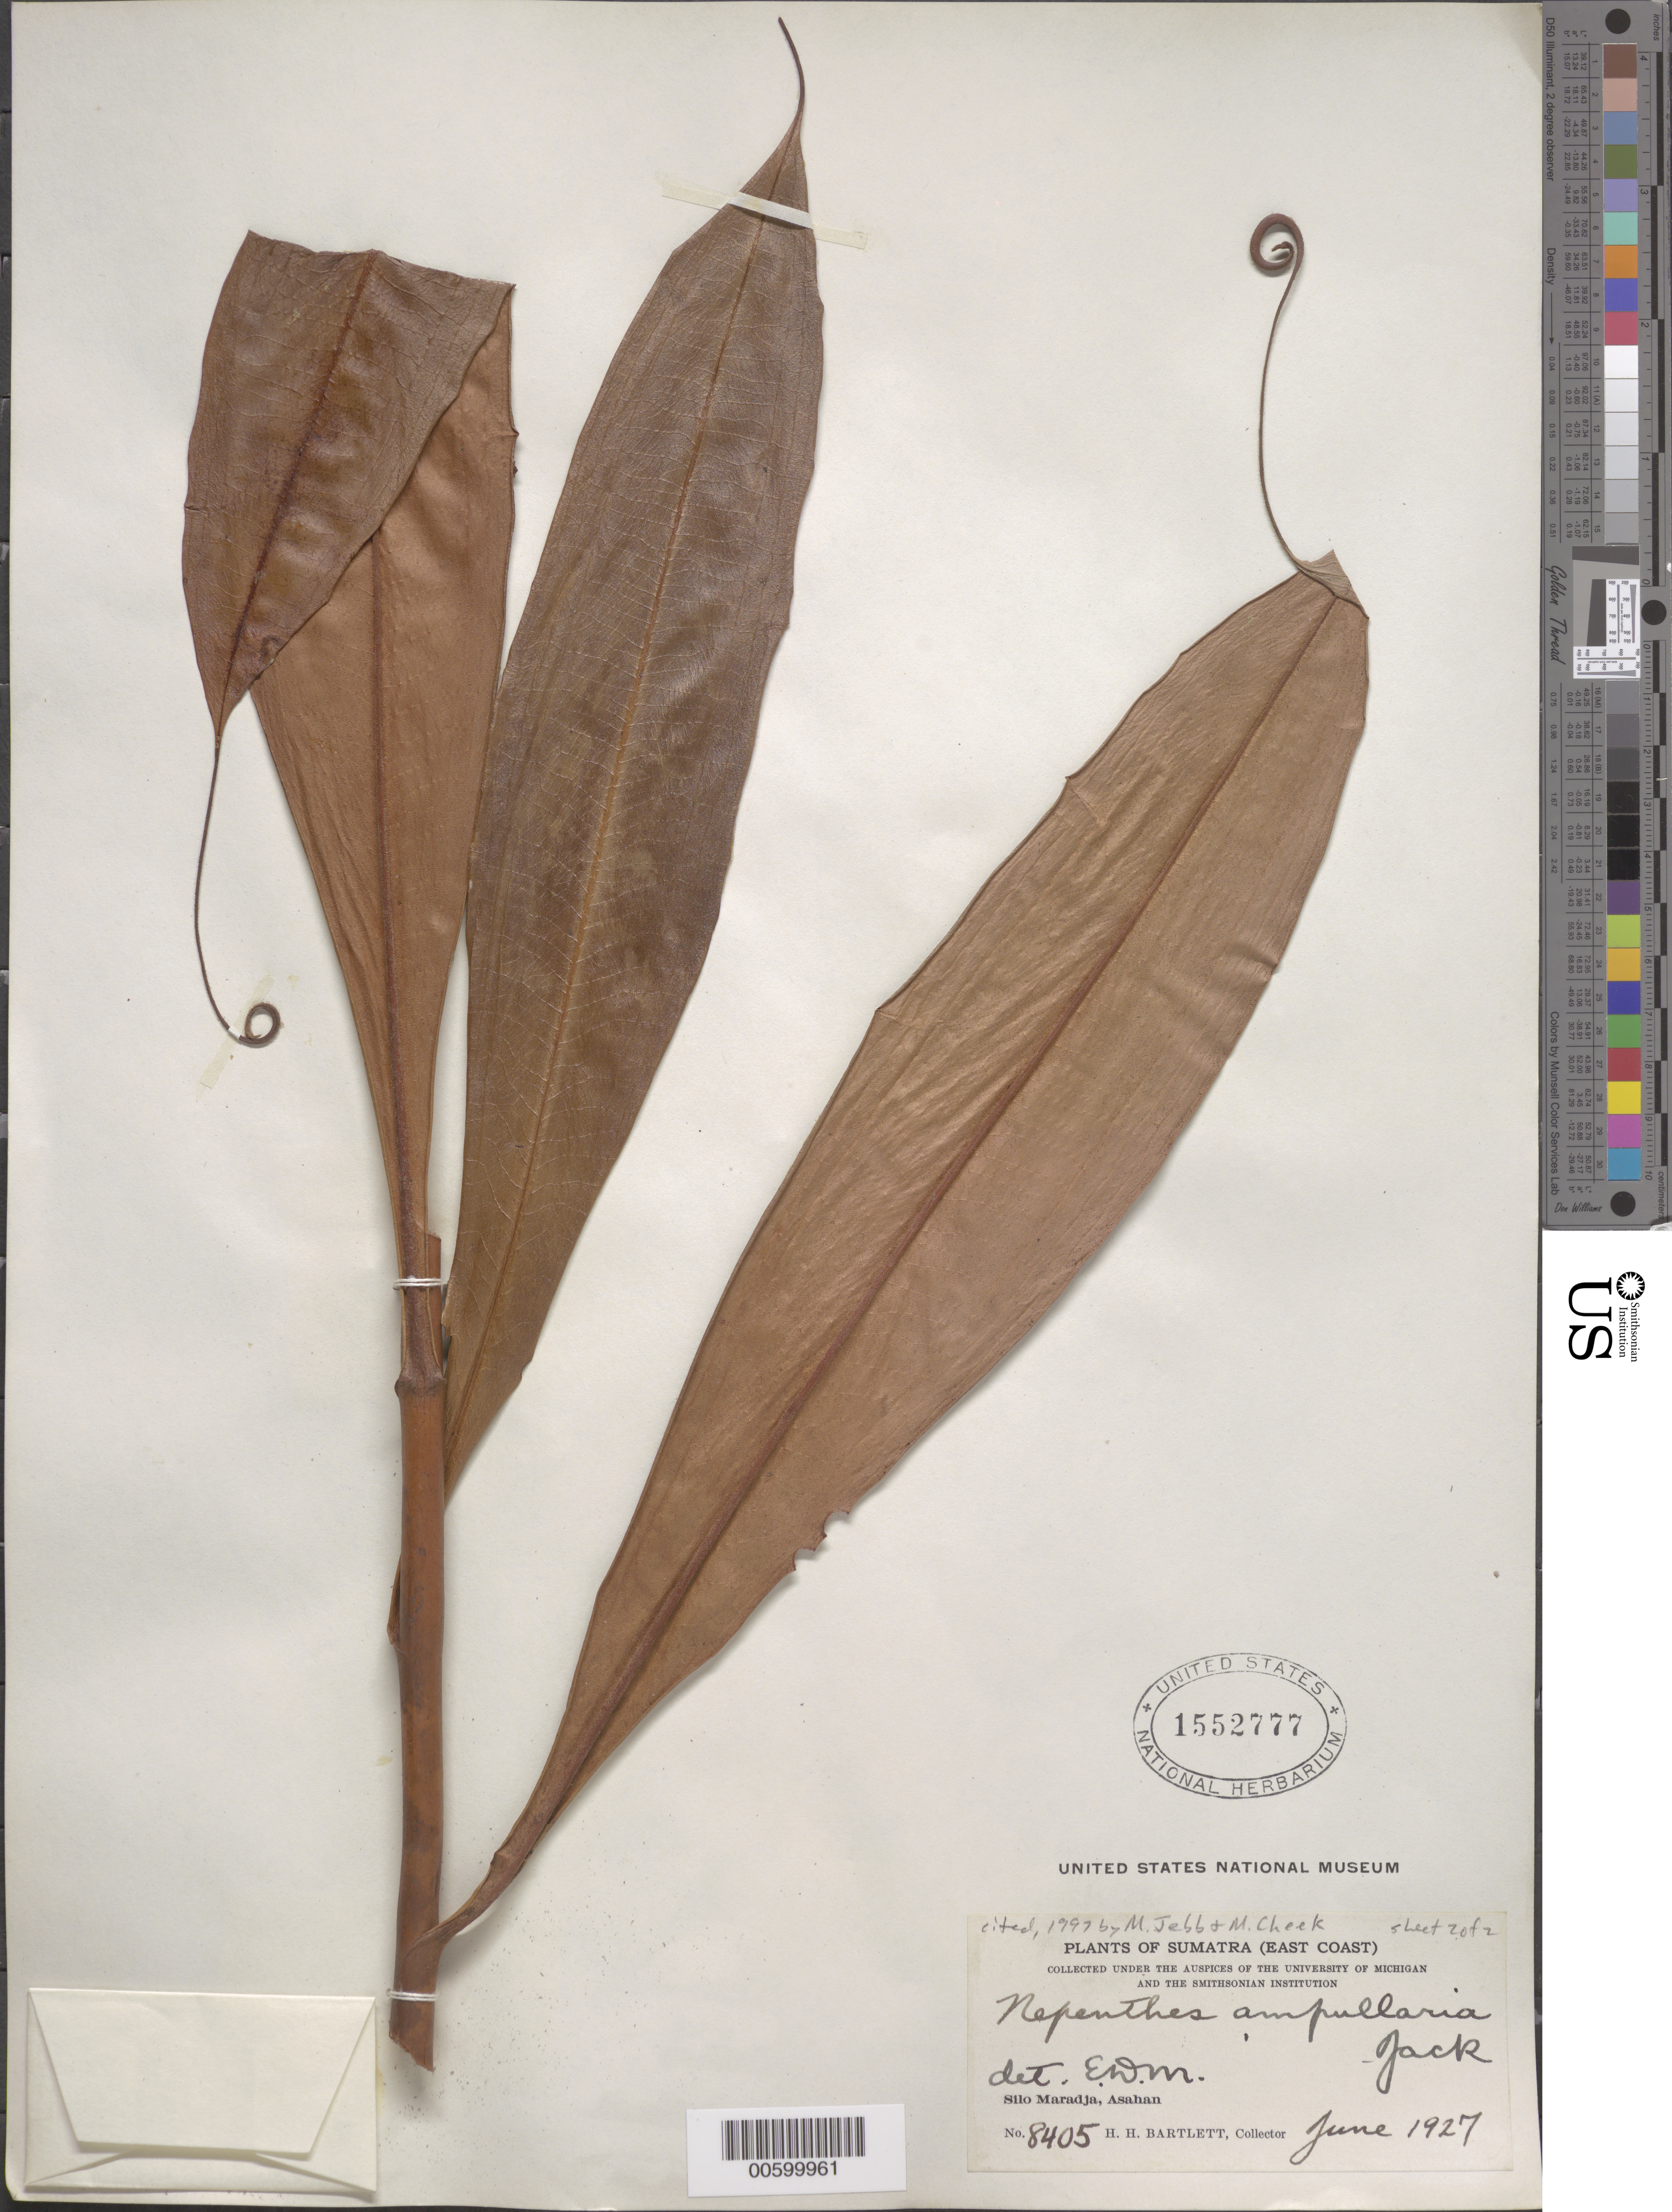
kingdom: Plantae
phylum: Tracheophyta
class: Magnoliopsida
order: Caryophyllales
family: Nepenthaceae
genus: Nepenthes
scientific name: Nepenthes ampullaria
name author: Jack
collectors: H. H. Bartlett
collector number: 8405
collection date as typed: Jun 1927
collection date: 1927-06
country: Indonesia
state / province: Sumatra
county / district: Sumatera Utara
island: Sumatra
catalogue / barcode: US 1552777